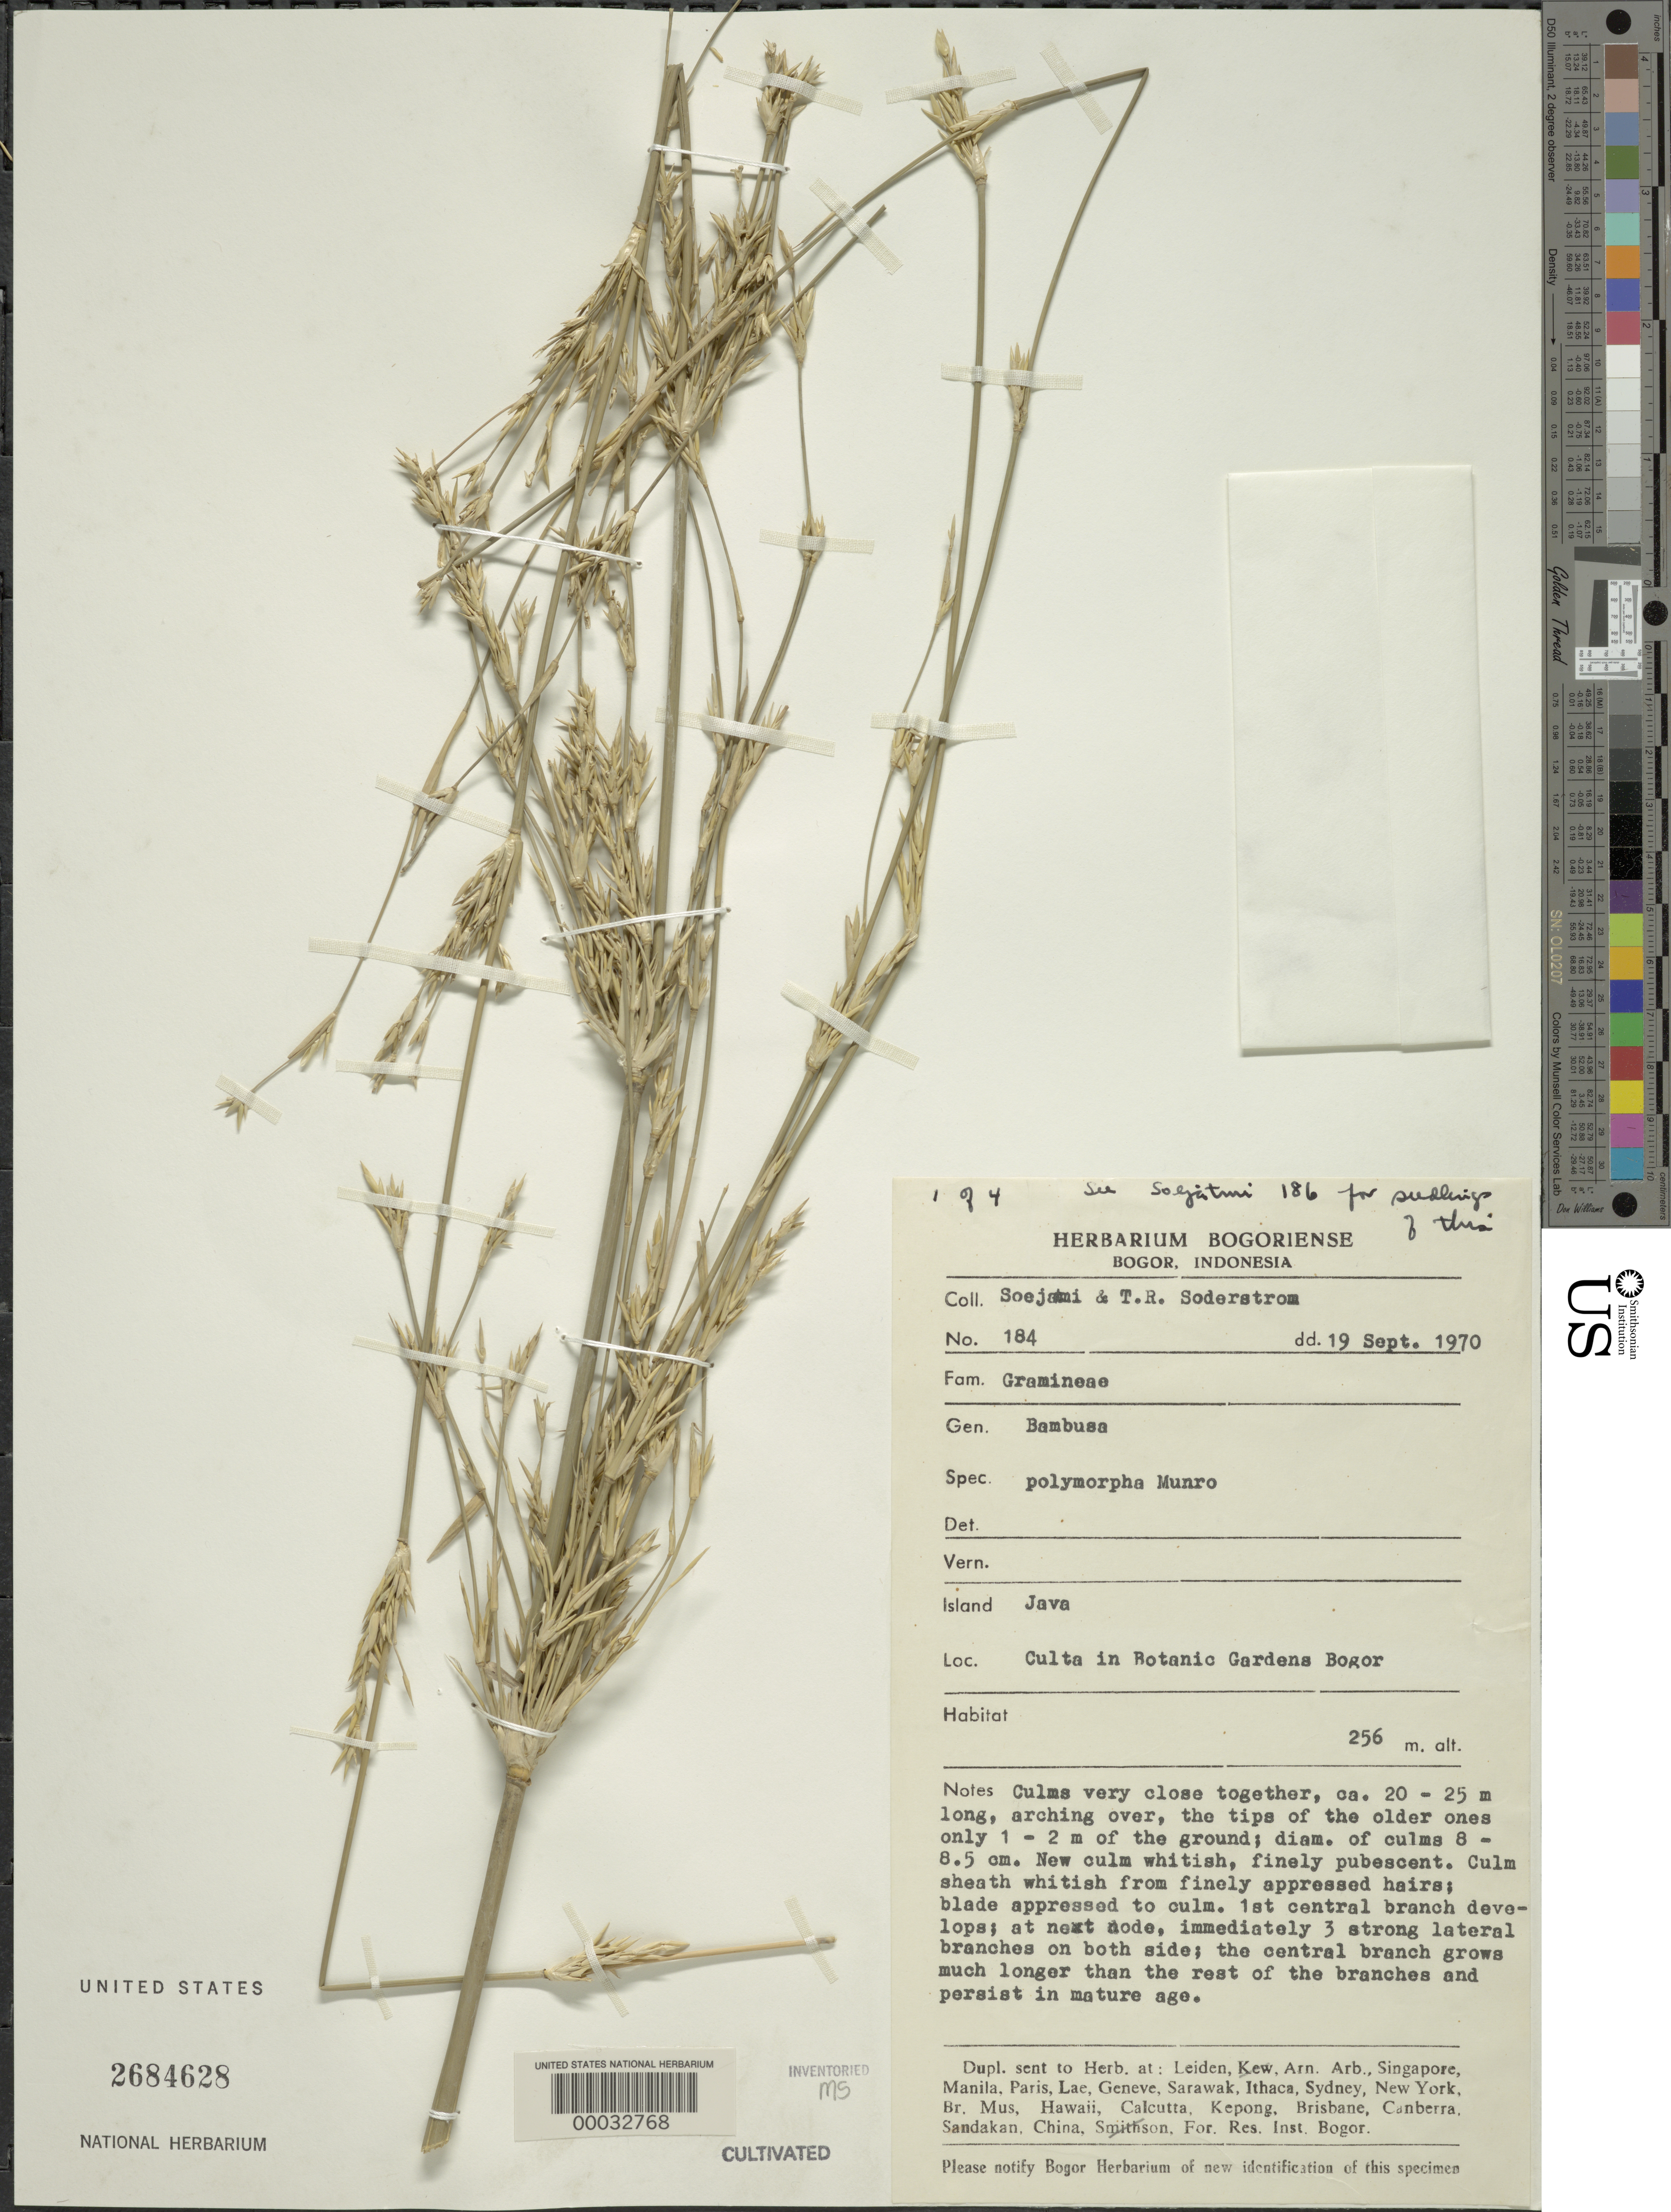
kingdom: Plantae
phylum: Tracheophyta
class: Liliopsida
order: Poales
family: Poaceae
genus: Bambusa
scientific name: Bambusa polymorpha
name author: Munro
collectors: -. Soejami & T. R. Soderstrom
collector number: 184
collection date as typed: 19 Sep 1970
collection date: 1970-09-19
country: Indonesia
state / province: Java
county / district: Jawa Barat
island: Java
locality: Bogor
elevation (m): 256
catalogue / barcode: US 2684628